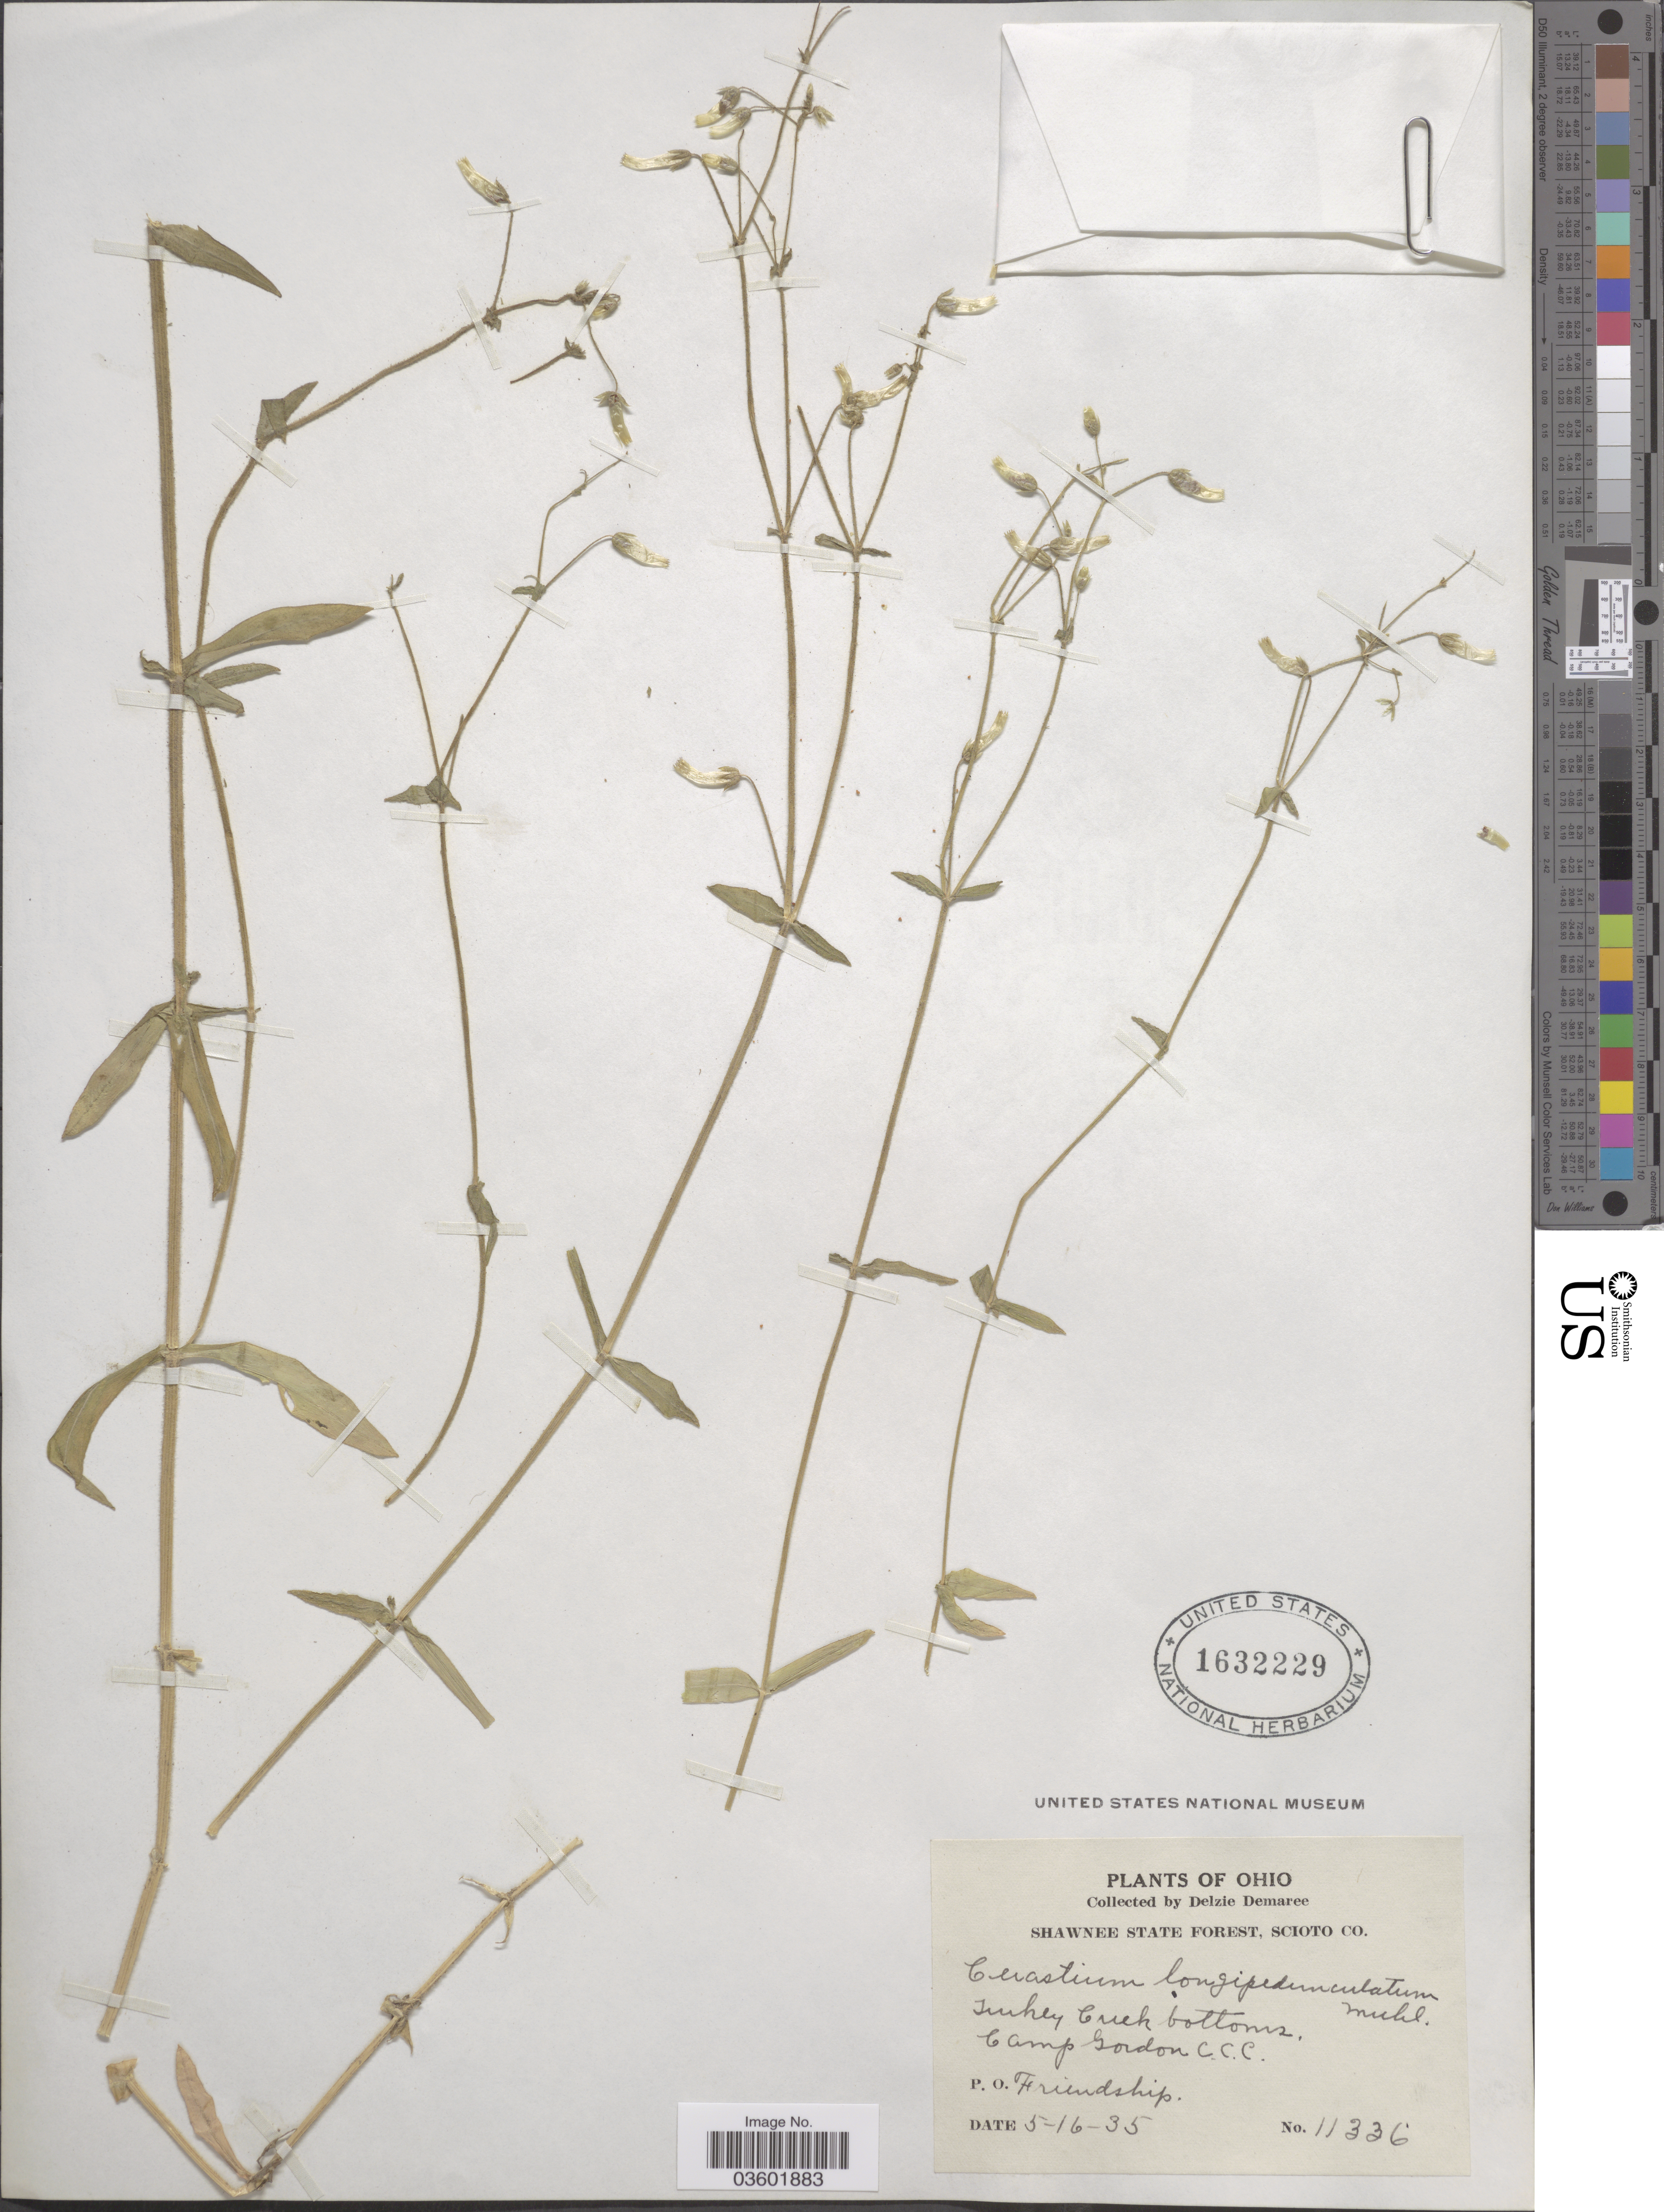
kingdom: Plantae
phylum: Tracheophyta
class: Magnoliopsida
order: Caryophyllales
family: Caryophyllaceae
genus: Cerastium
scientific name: Cerastium nutans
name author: Raf.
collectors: D. Demaree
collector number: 11336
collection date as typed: Transcribed d/m/y: 16/5/35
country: United States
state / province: Ohio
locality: Shawnee State Forest, Scioto Co. Turkey Creek bottoms, Camp Gordon C.C.C. P.O. Friendship.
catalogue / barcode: US 1632229